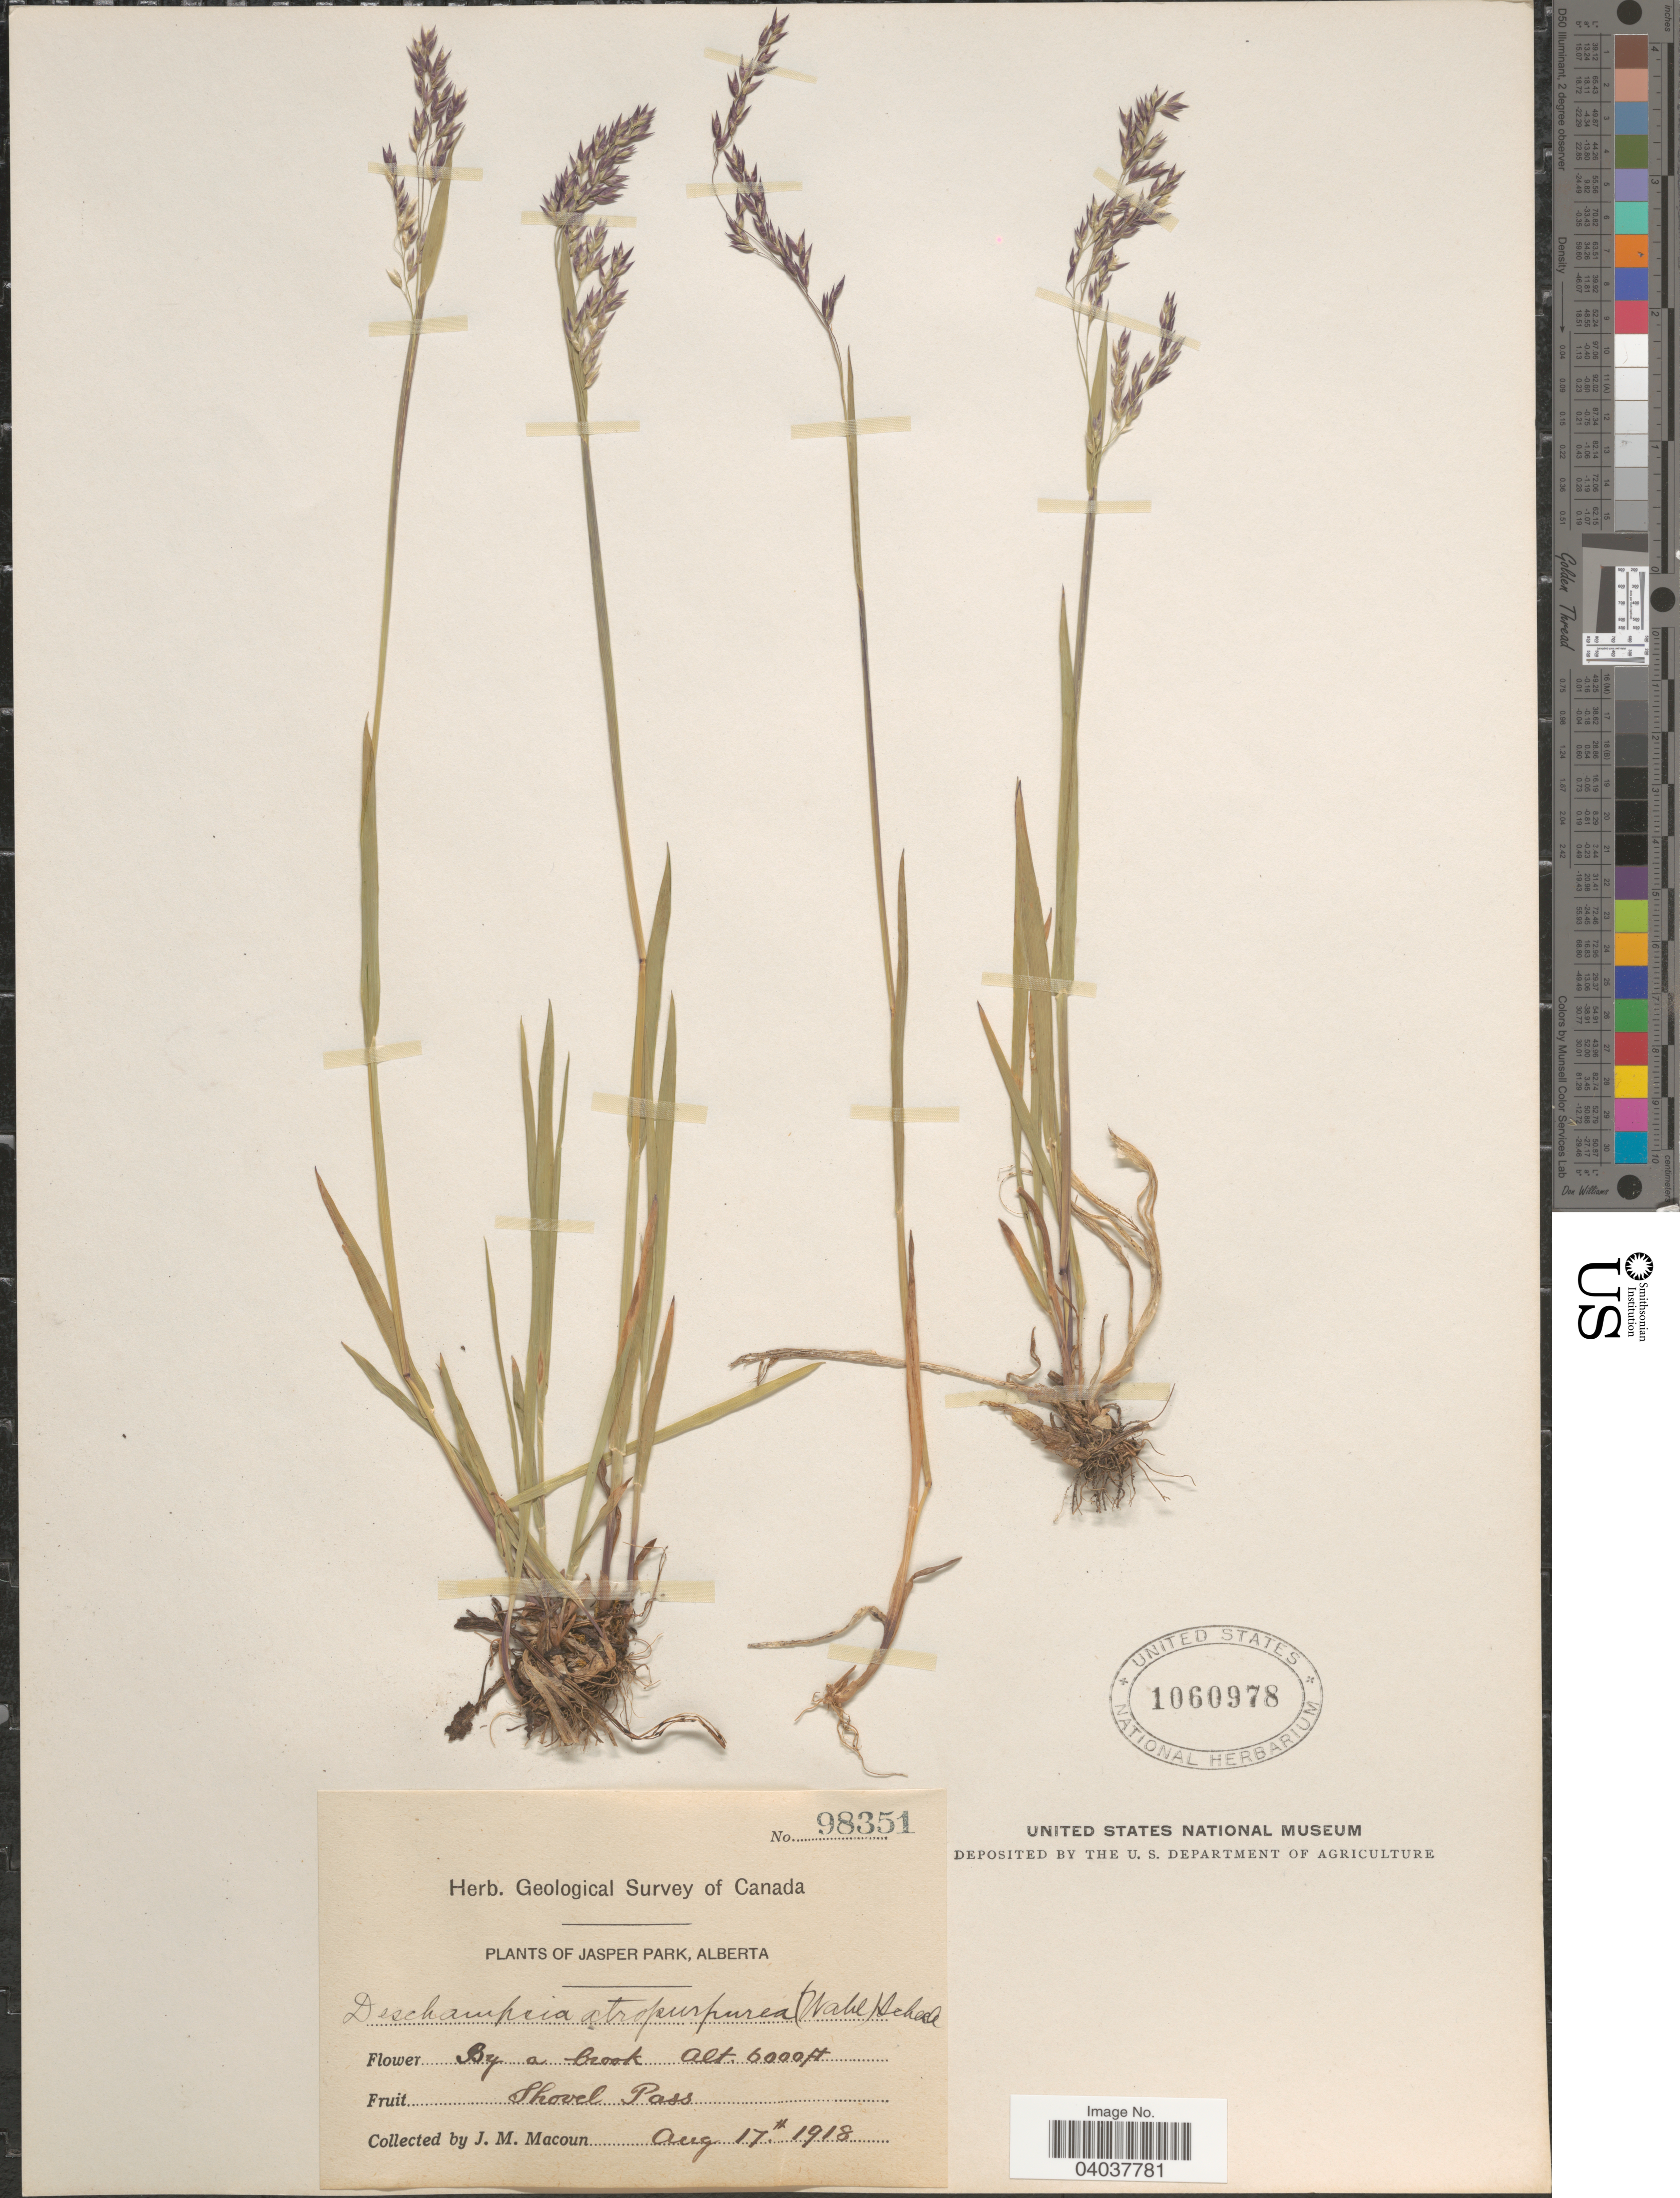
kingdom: Plantae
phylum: Tracheophyta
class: Liliopsida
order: Poales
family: Poaceae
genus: Vahlodea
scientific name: Vahlodea atropurpurea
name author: (Wahlenb.) Fr. ex Hartm.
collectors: J. M. Macoun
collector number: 98351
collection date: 1918-08-17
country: Canada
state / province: Alberta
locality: Jasper Park. Shovel Pass.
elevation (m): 1829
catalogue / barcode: US 1060978